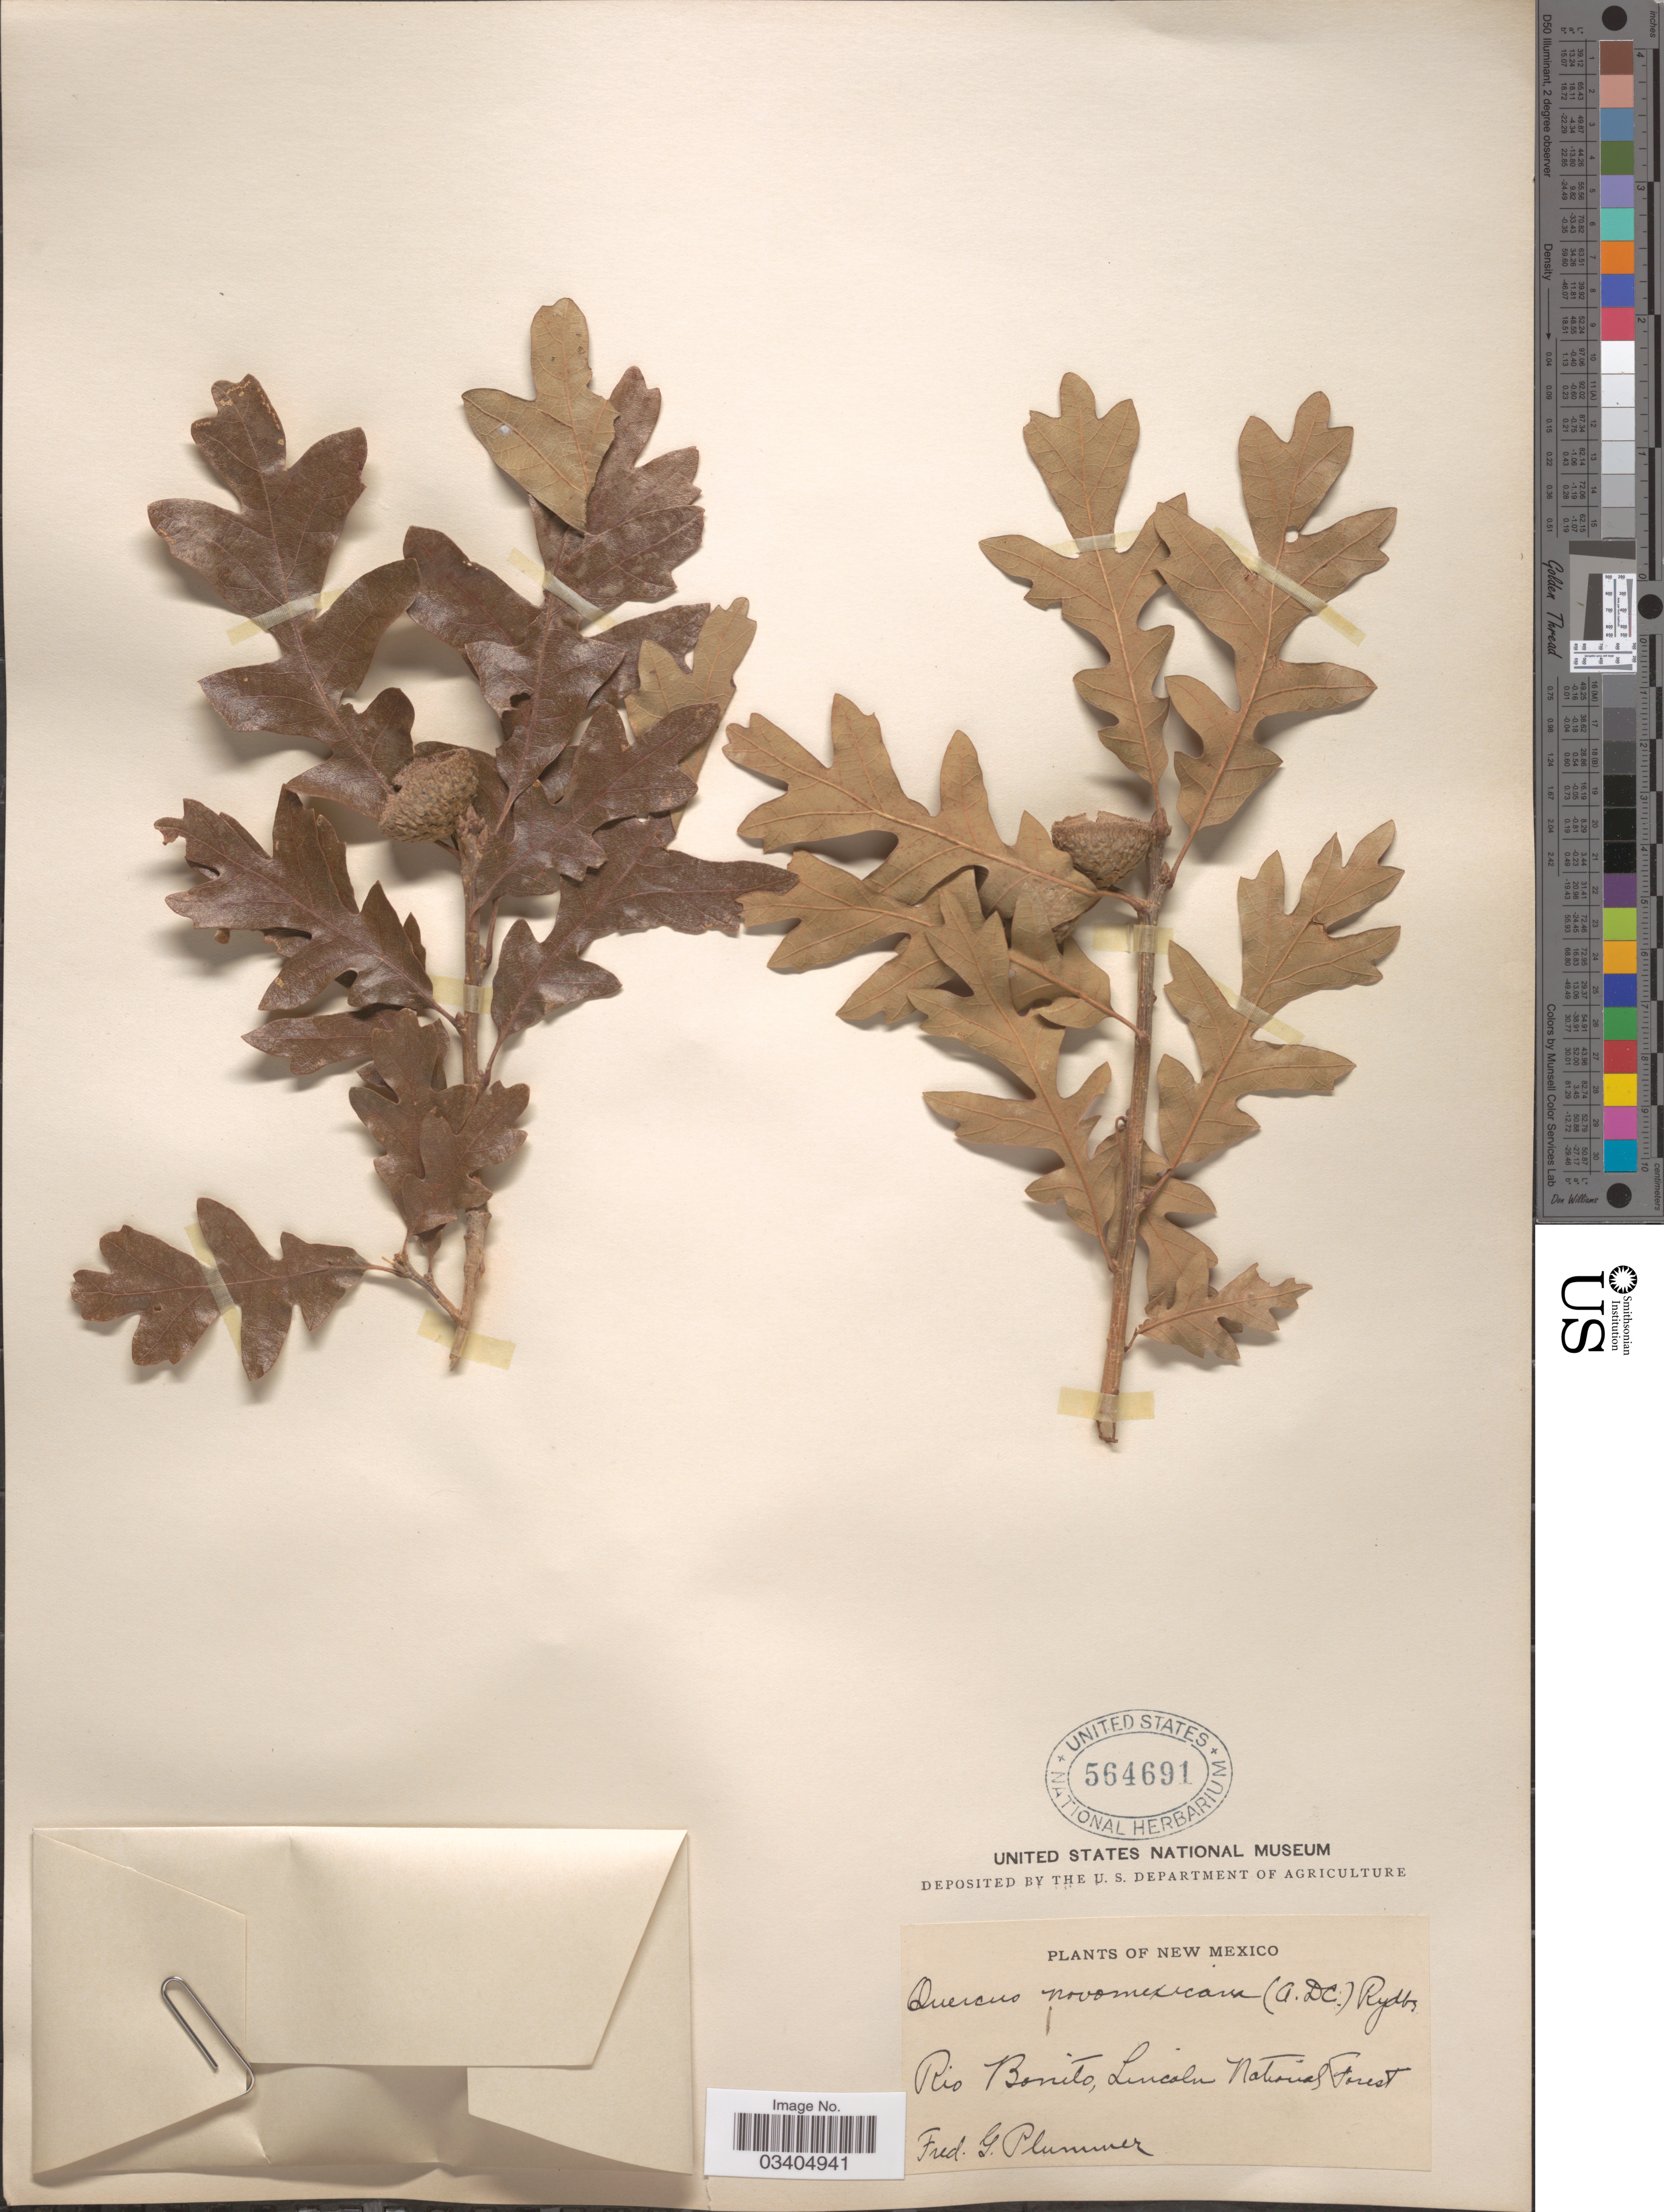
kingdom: Plantae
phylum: Tracheophyta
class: Magnoliopsida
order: Fagales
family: Fagaceae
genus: Quercus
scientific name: Quercus gambelii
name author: Nutt.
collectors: F. Plummer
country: United States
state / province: New Mexico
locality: Rio Bonito, Lincoln National Forest.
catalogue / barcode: US 564691